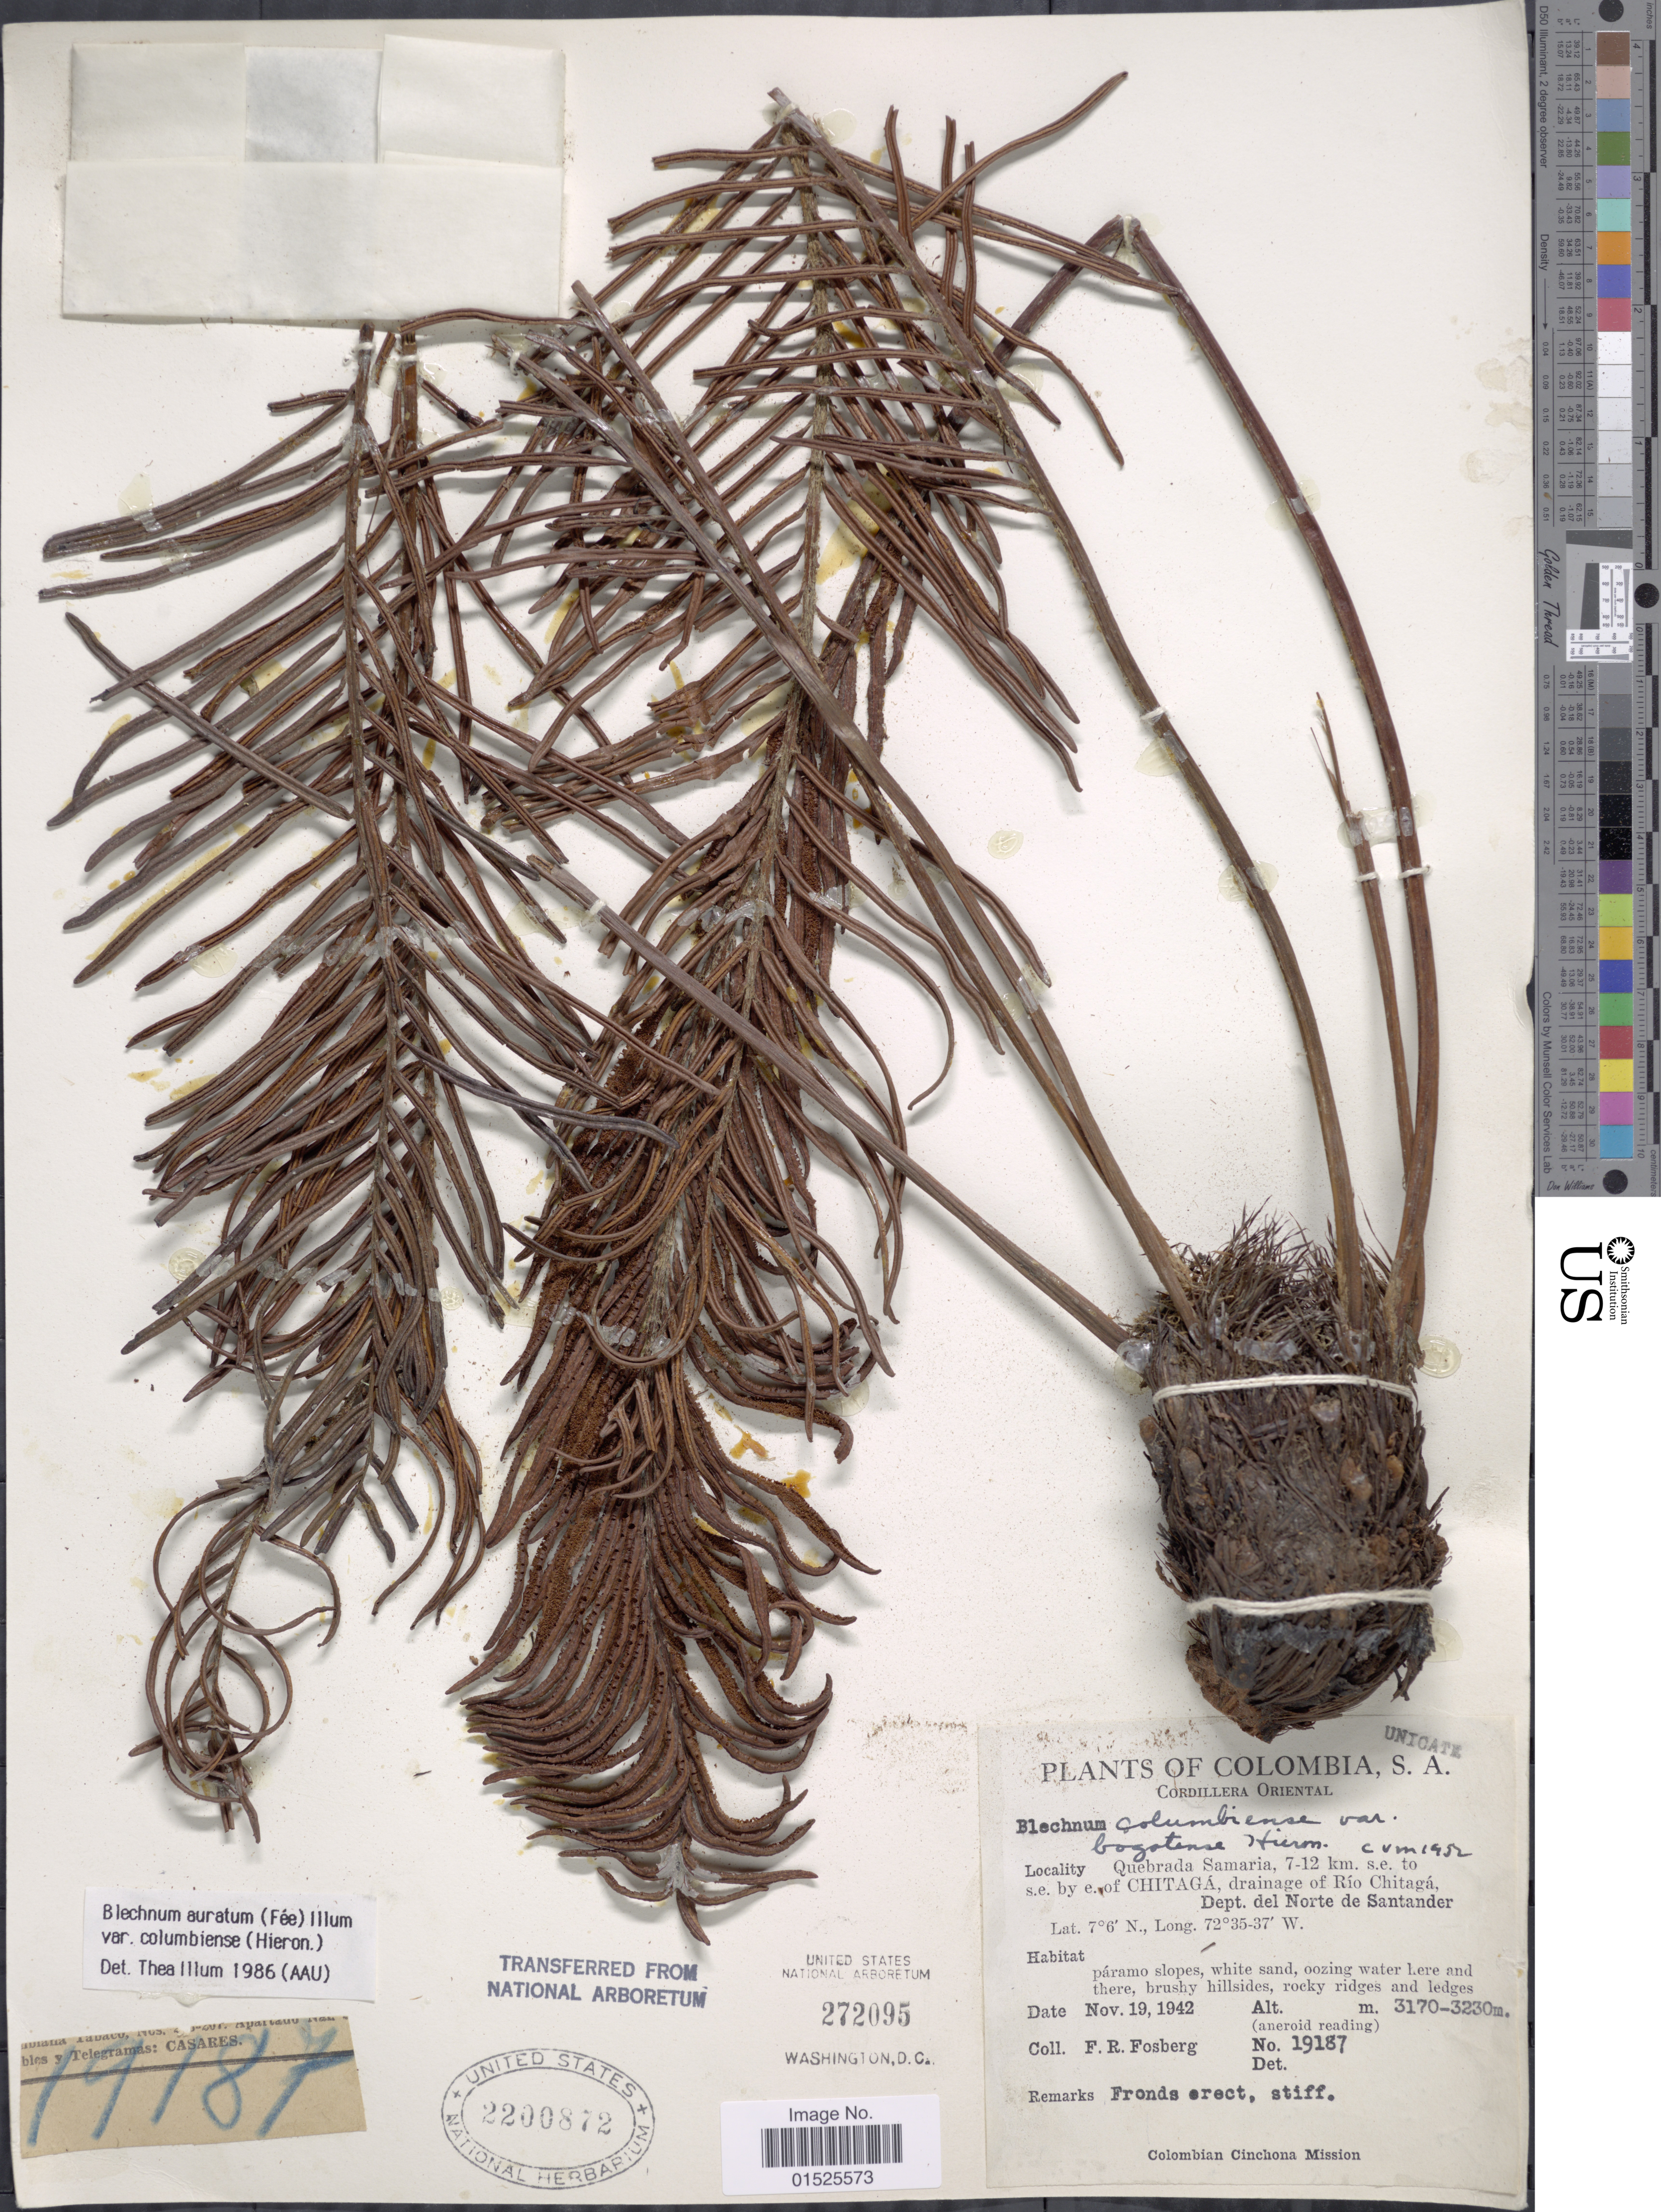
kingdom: Plantae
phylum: Tracheophyta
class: Polypodiopsida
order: Polypodiales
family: Blechnaceae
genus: Blechnum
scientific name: Blechnum columbiense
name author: Hieron.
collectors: F. R. Fosberg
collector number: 19187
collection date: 1942-11-19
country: Colombia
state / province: Norte de Santander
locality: S. A. Cordillera Oriental. Quebrada Samaria, 7-12 km. s.e. to s.e. by e. of Chitagá, drainage of Río Chitagá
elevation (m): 3170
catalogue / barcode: US 2200872